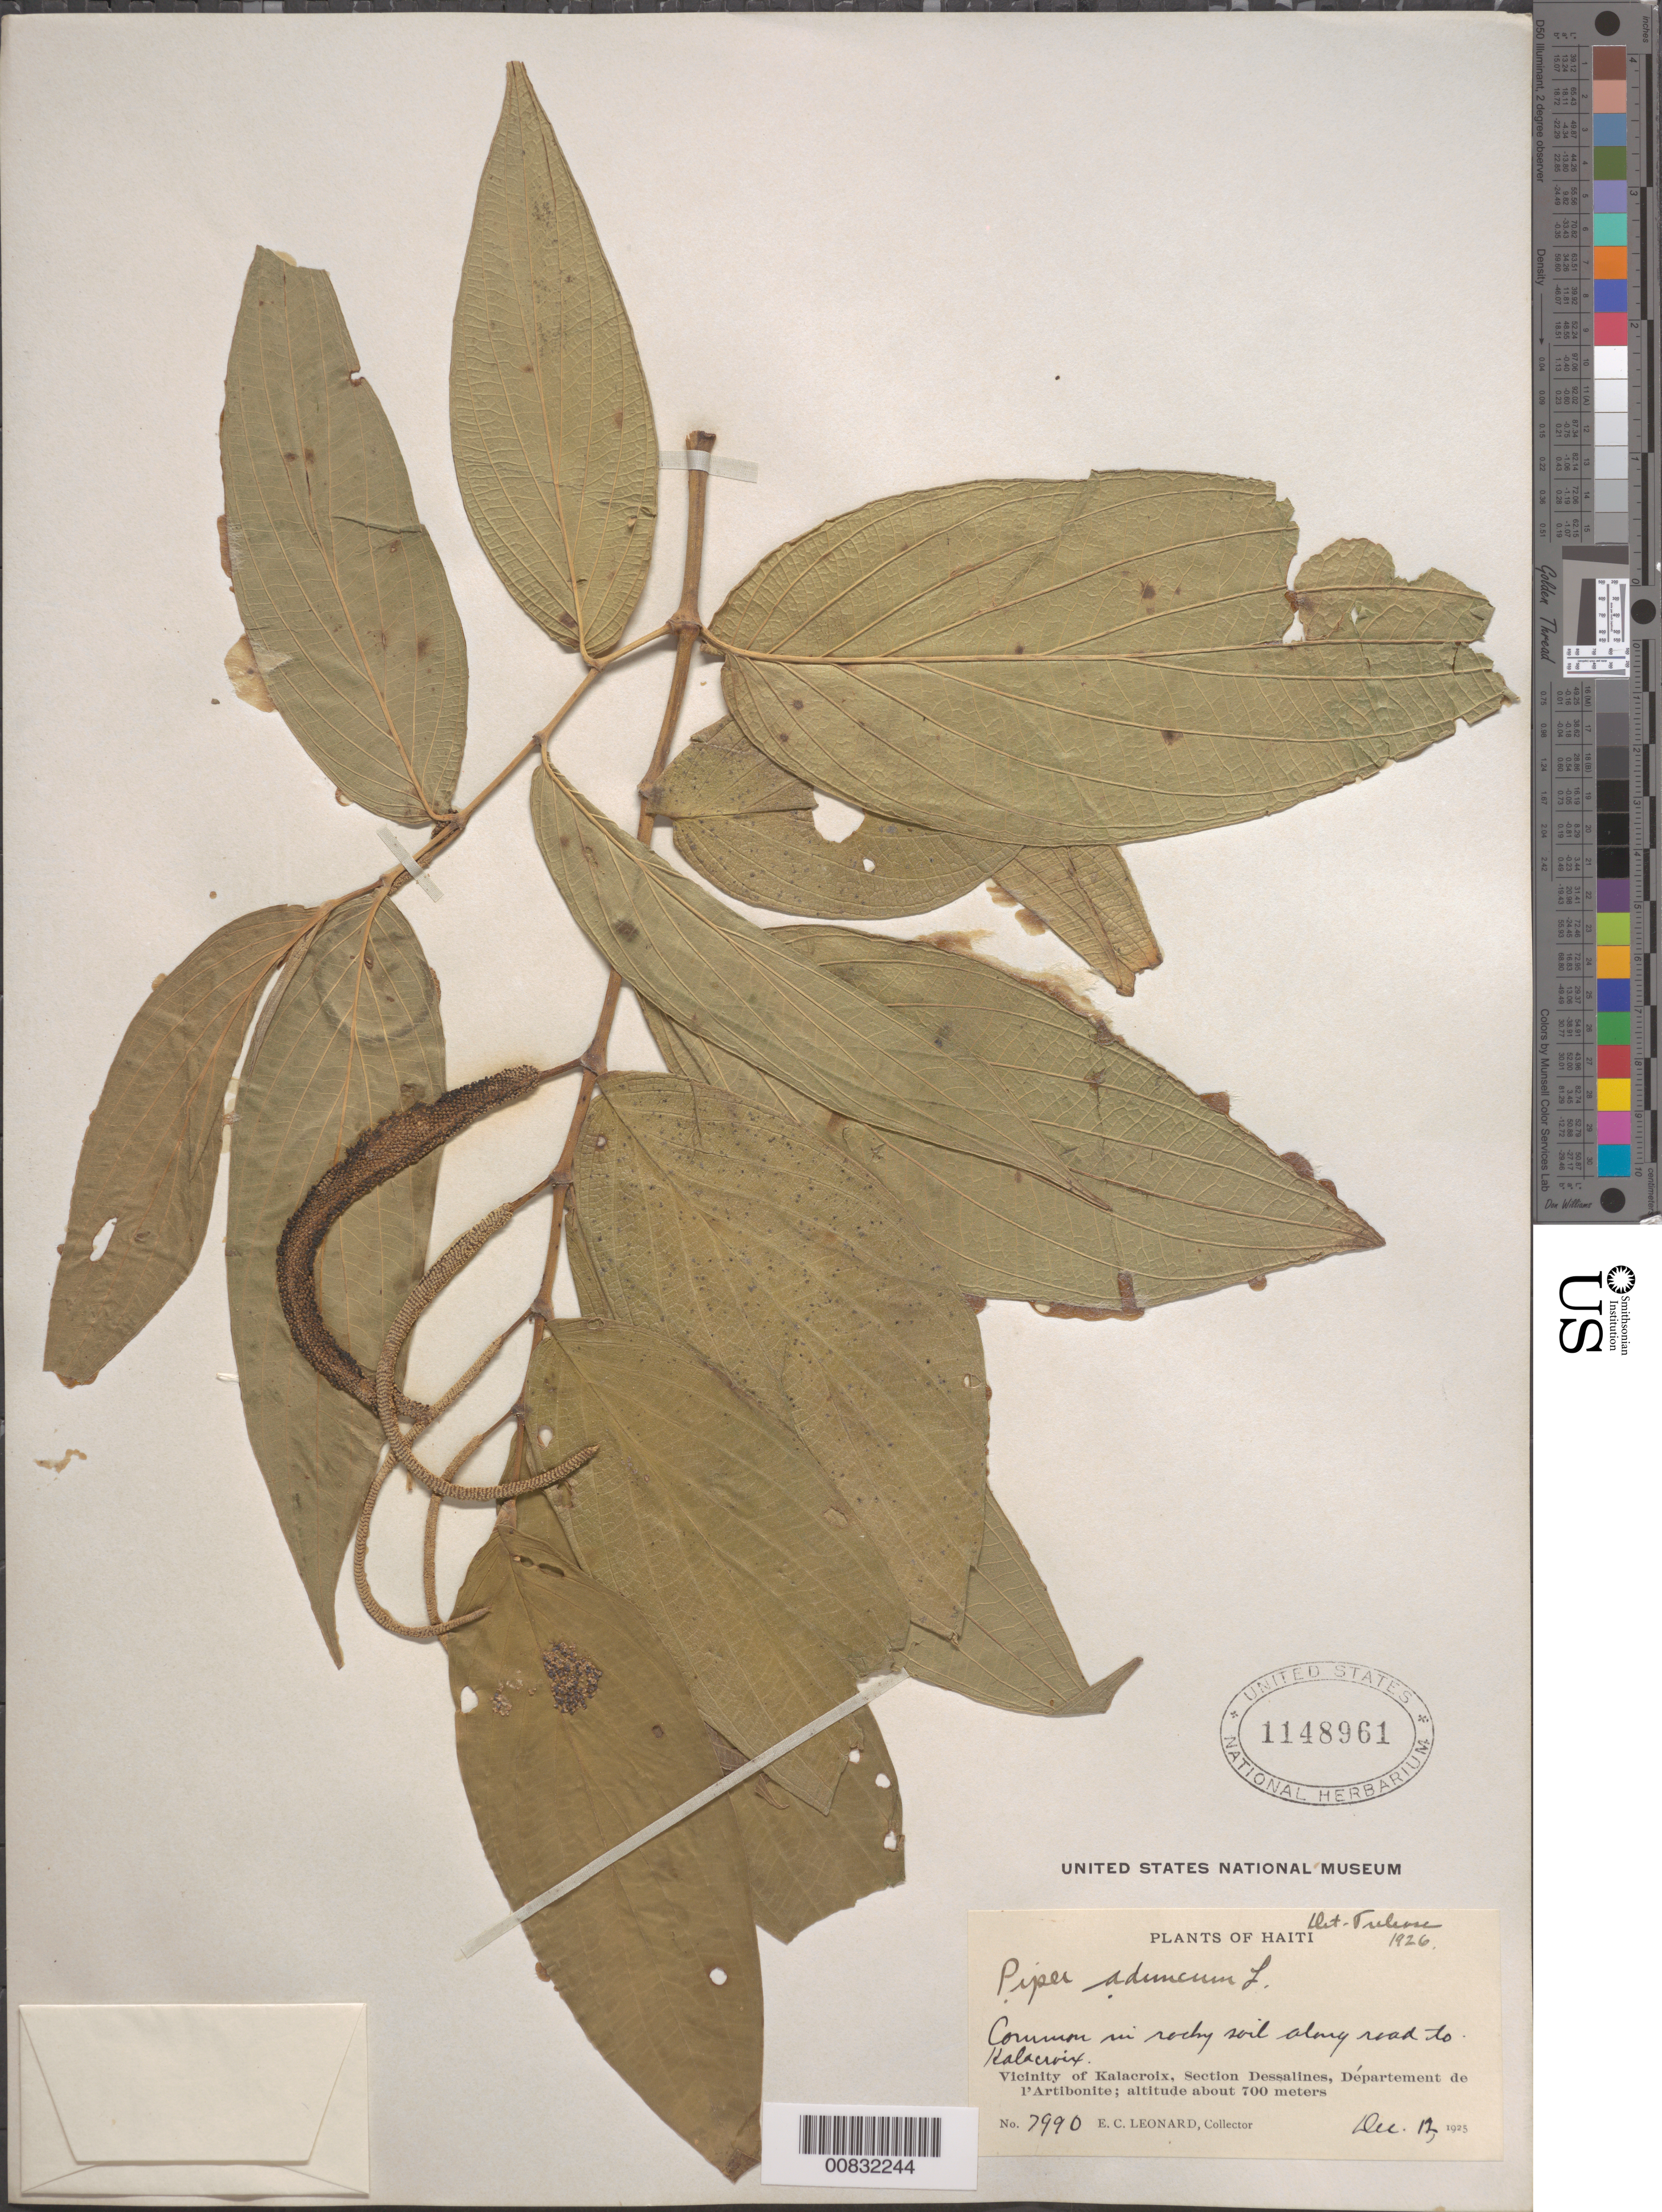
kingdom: Plantae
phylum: Tracheophyta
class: Magnoliopsida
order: Piperales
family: Piperaceae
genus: Piper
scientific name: Piper aduncum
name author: L.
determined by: Trelease, --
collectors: E. C. Leonard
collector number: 7990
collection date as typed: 12 Dec 1925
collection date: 1925-12-12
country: Haiti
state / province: Artibonite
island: Hispaniola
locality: Vicinity of Kalacroix, Section Dessalines. Along road to Kalacroix.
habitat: Common un rocky soil.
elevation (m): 700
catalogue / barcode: US 1148961